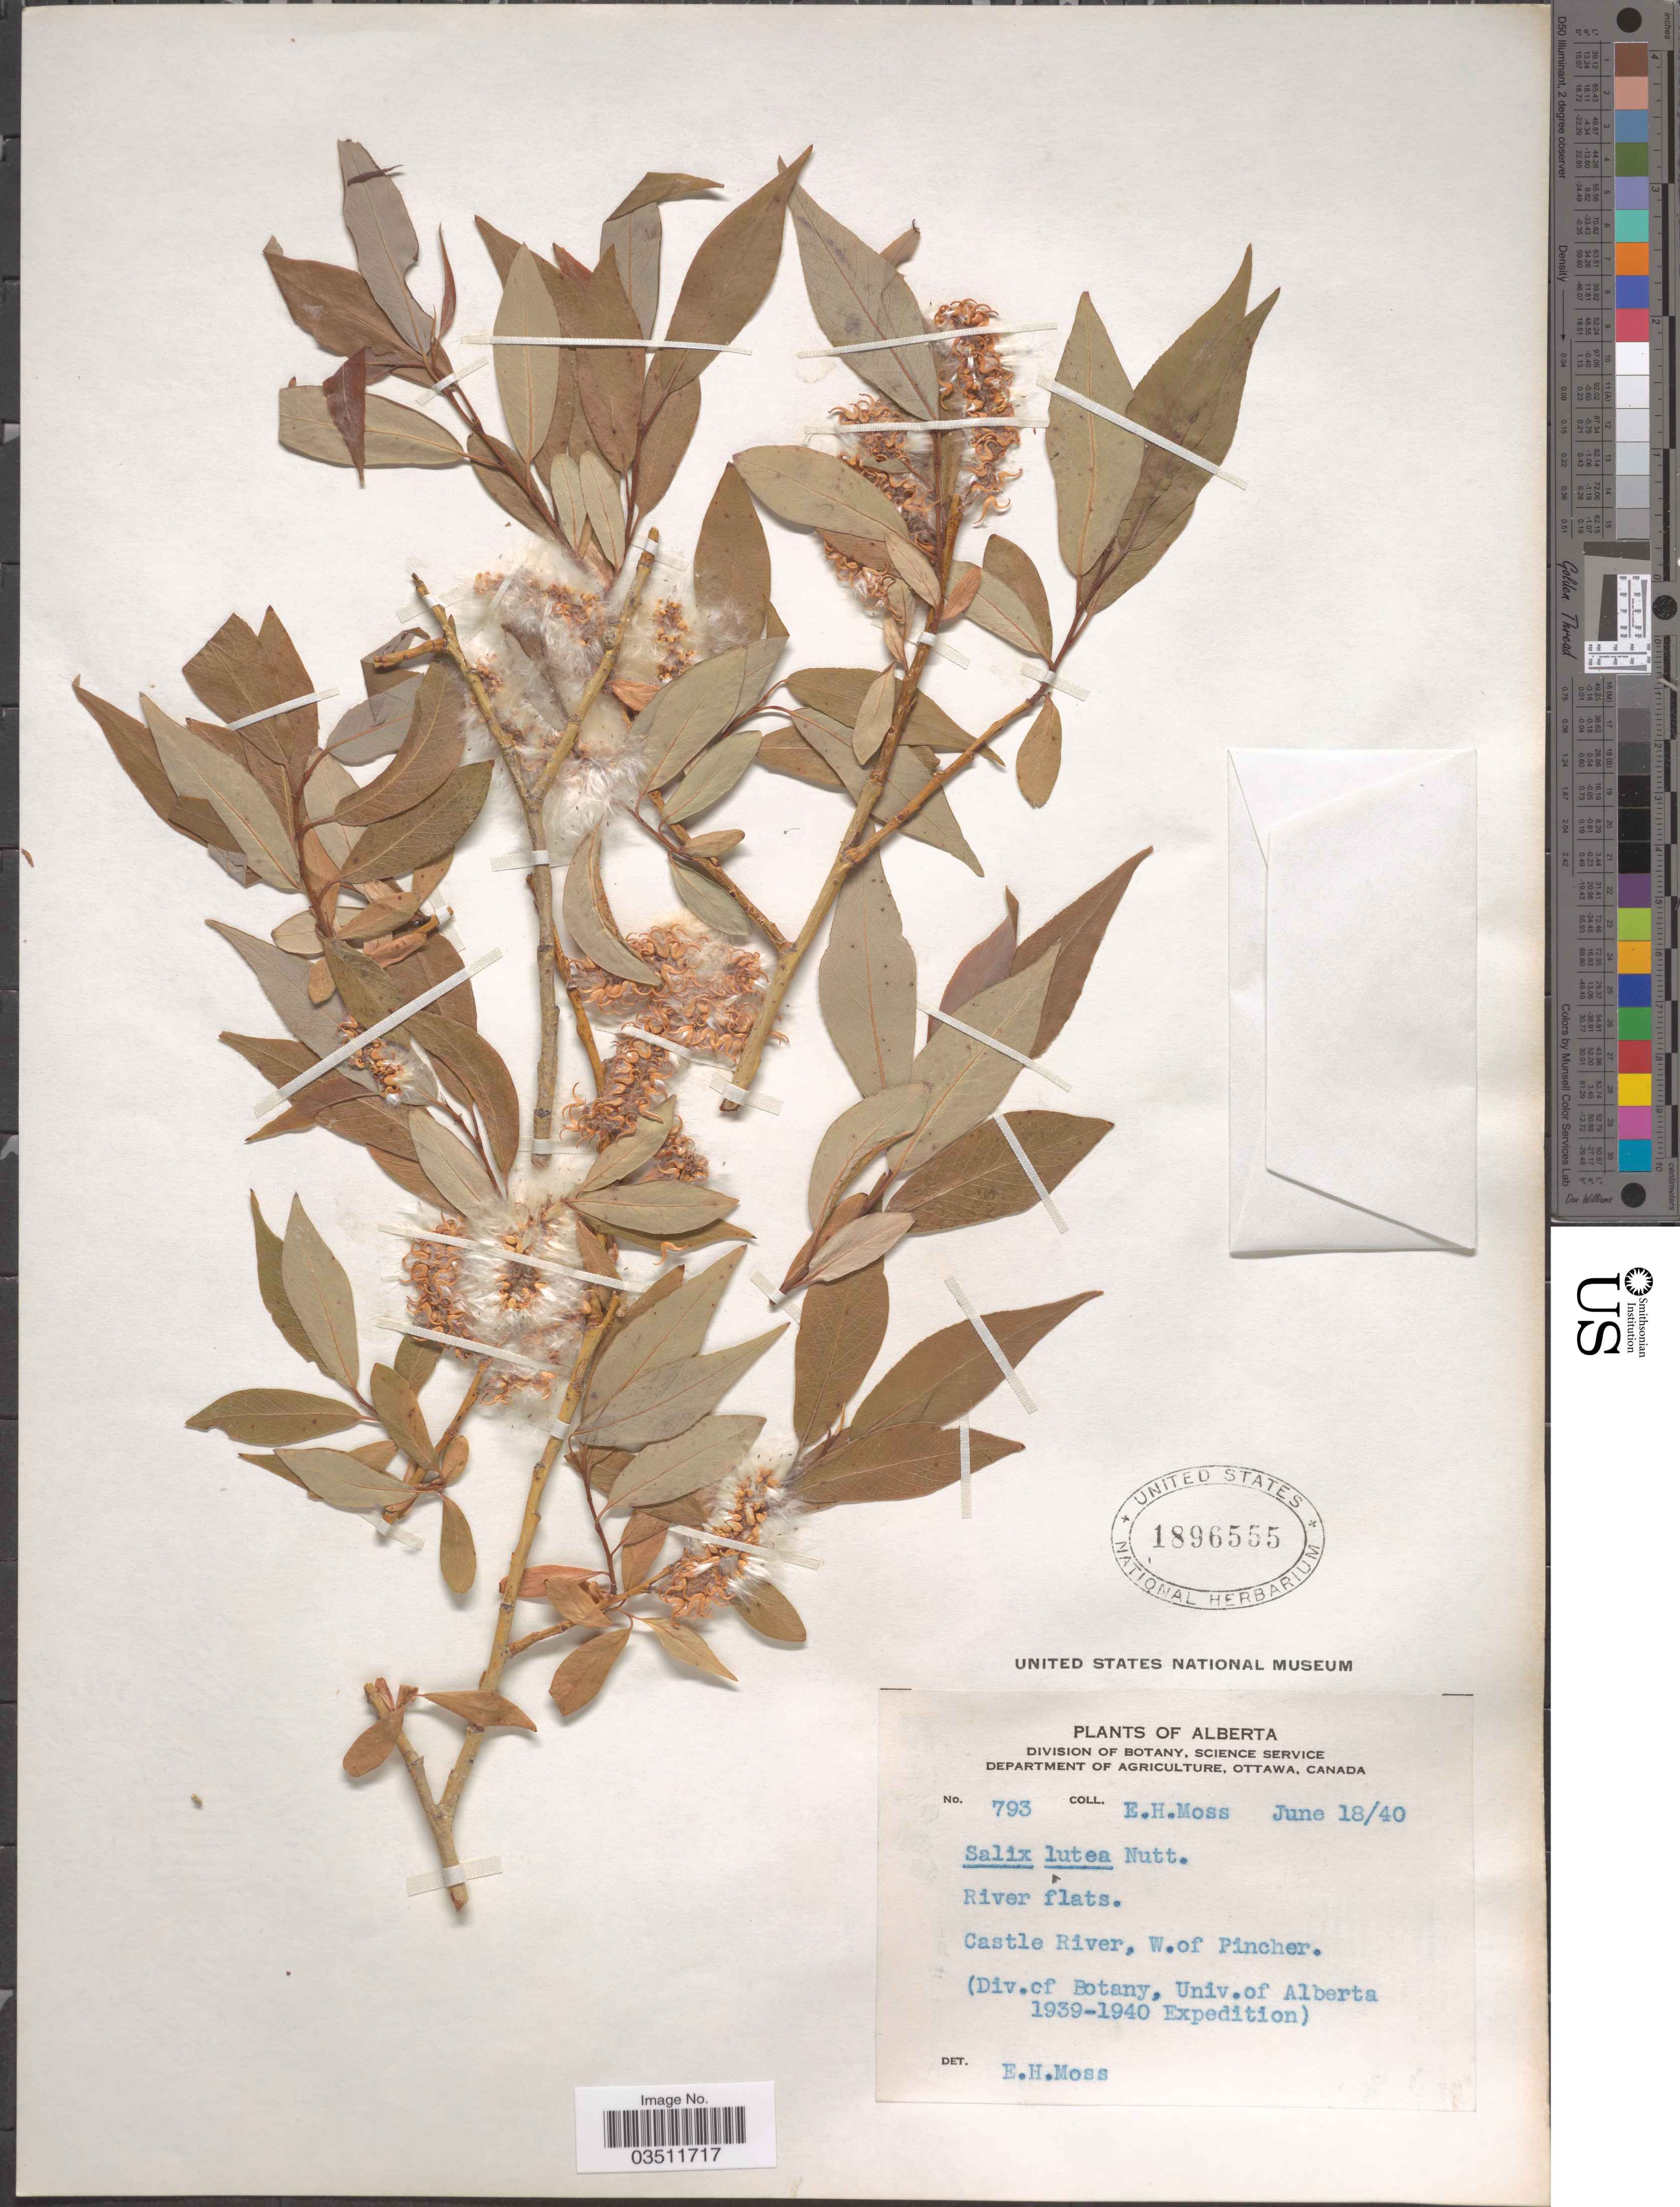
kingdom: Plantae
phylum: Tracheophyta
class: Magnoliopsida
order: Malpighiales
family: Salicaceae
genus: Salix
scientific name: Salix lutea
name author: Nutt.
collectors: E. Moss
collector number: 793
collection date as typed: Transcribed d/m/y: 18/6/40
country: Canada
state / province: Alberta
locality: River flats. Castle River, W. of Pincher.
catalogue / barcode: US 1896555